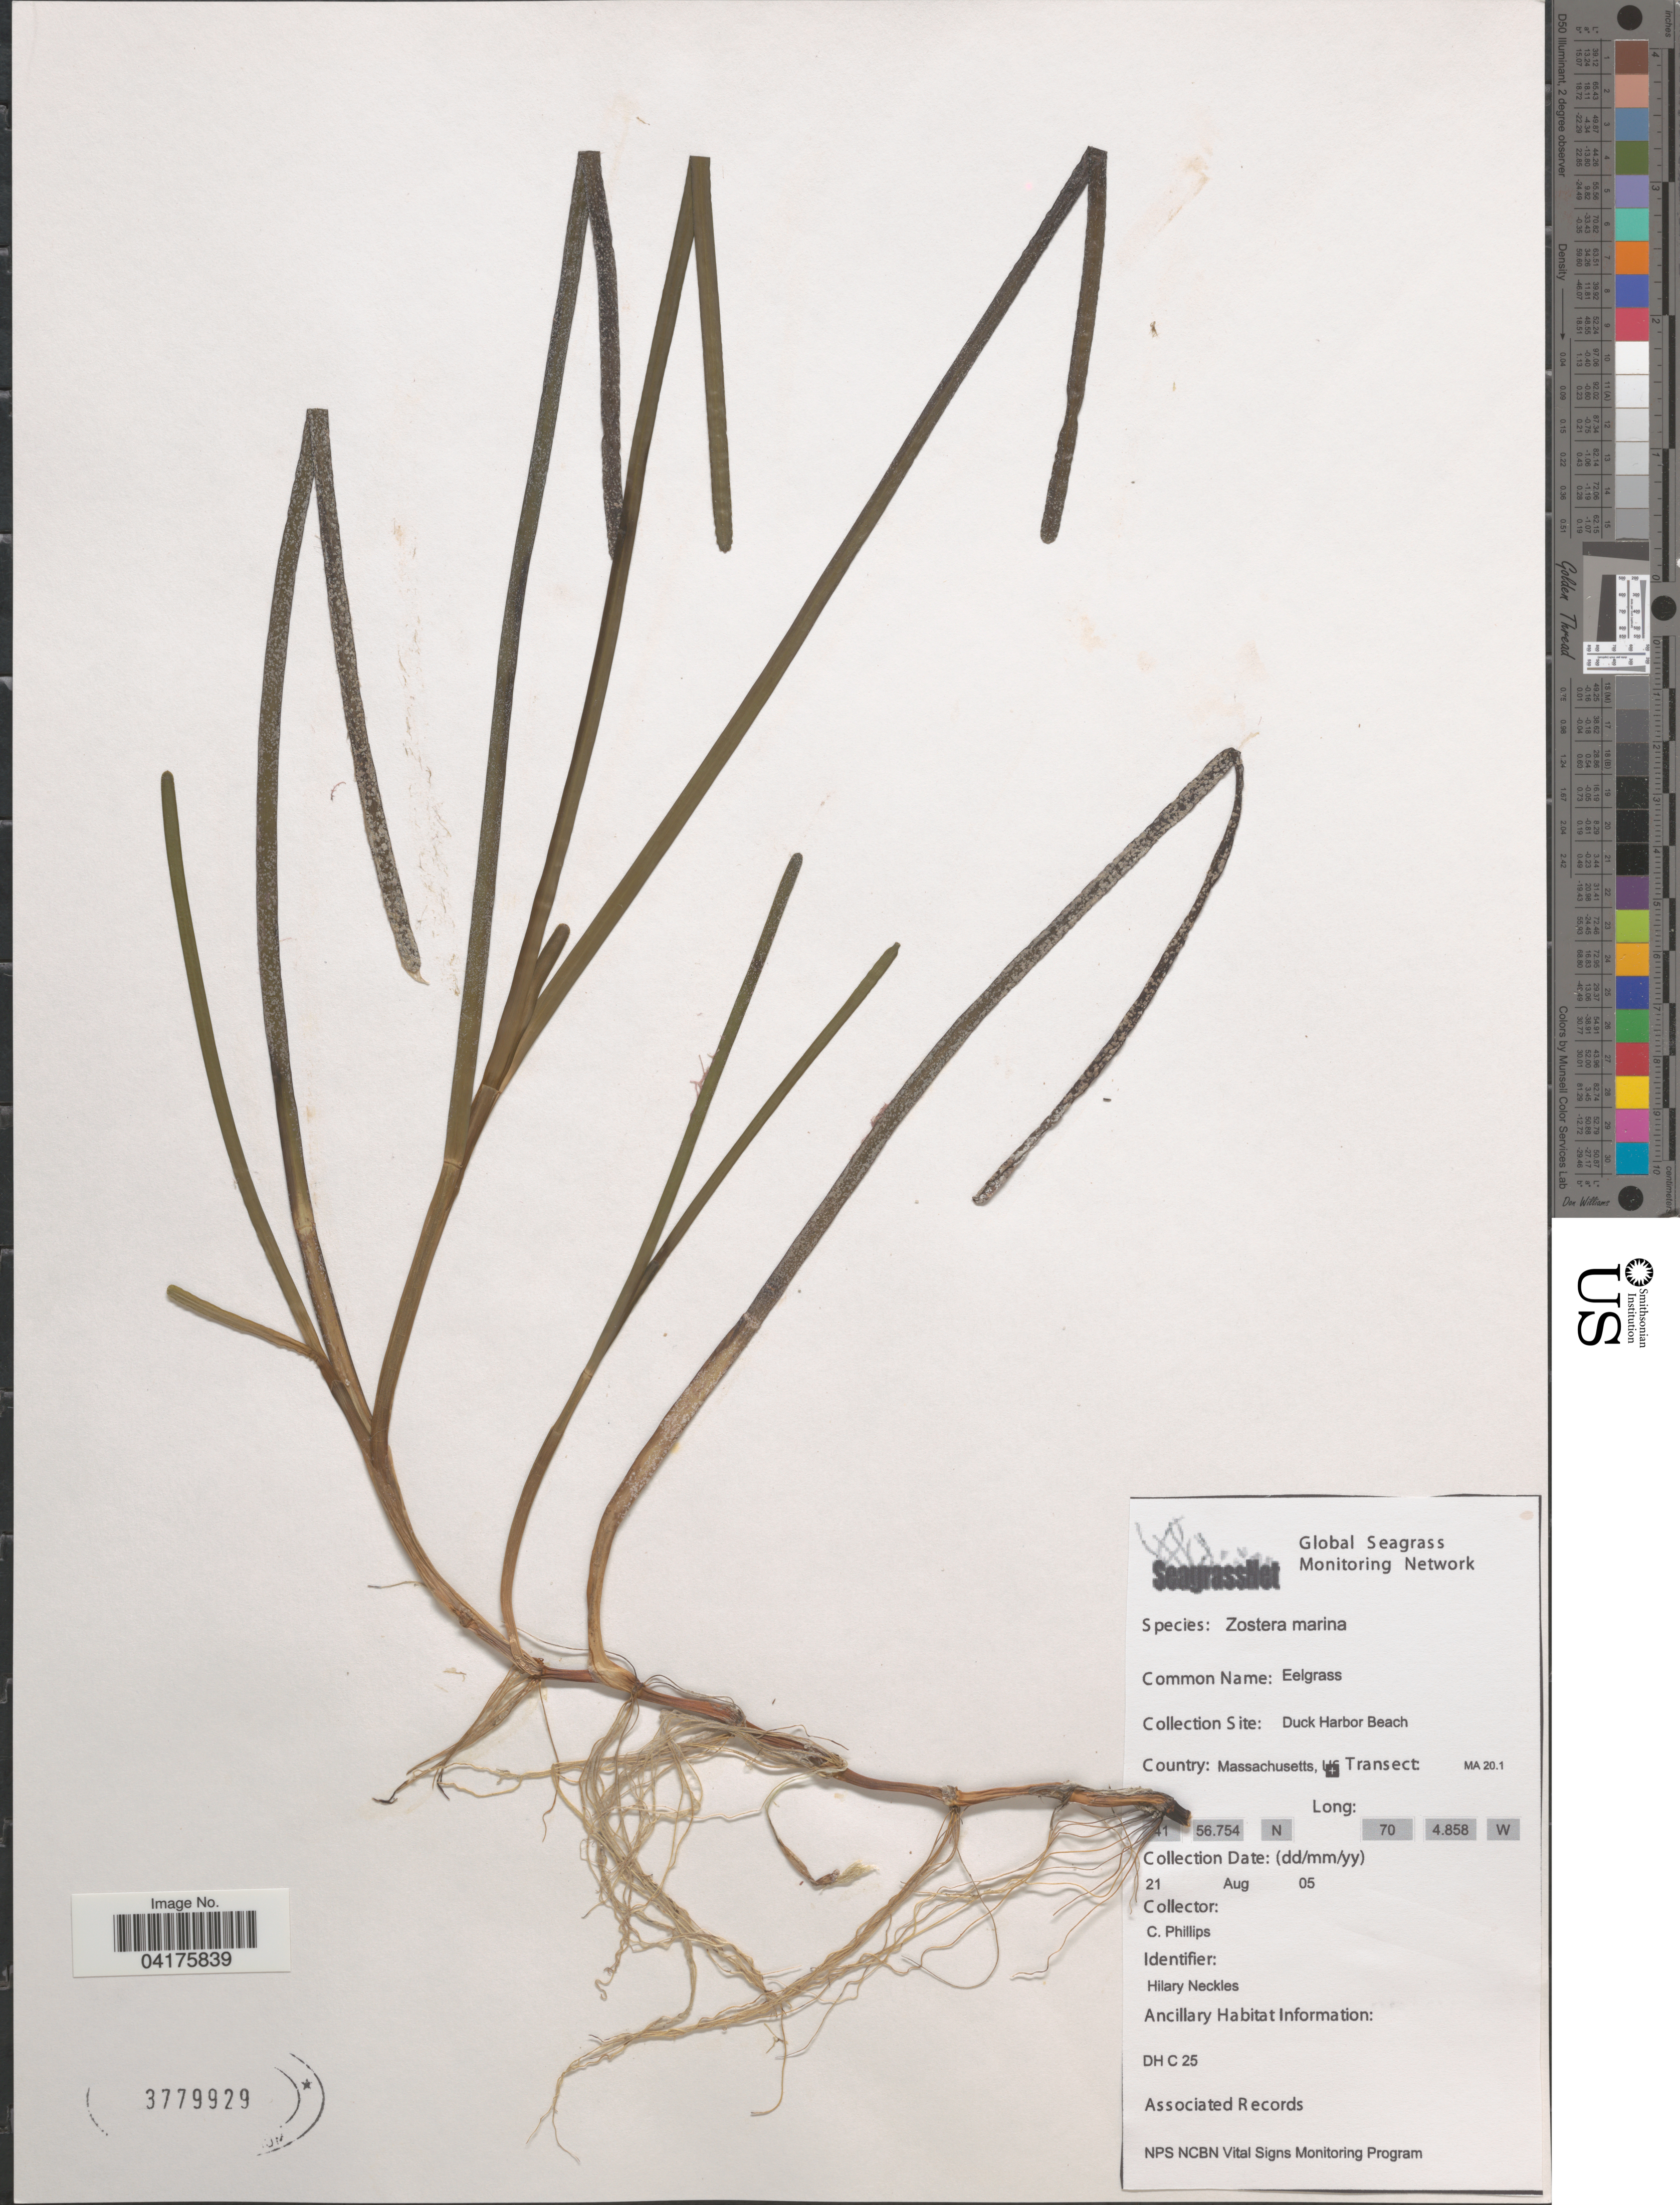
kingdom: Plantae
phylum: Tracheophyta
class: Liliopsida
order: Alismatales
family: Zosteraceae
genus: Zostera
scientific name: Zostera marina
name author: L.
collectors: C. Phillips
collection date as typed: Transcribed d/m/y: 21/8/5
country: United States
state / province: Massachusetts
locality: Duck Harbor Beach.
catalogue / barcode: US 3779929